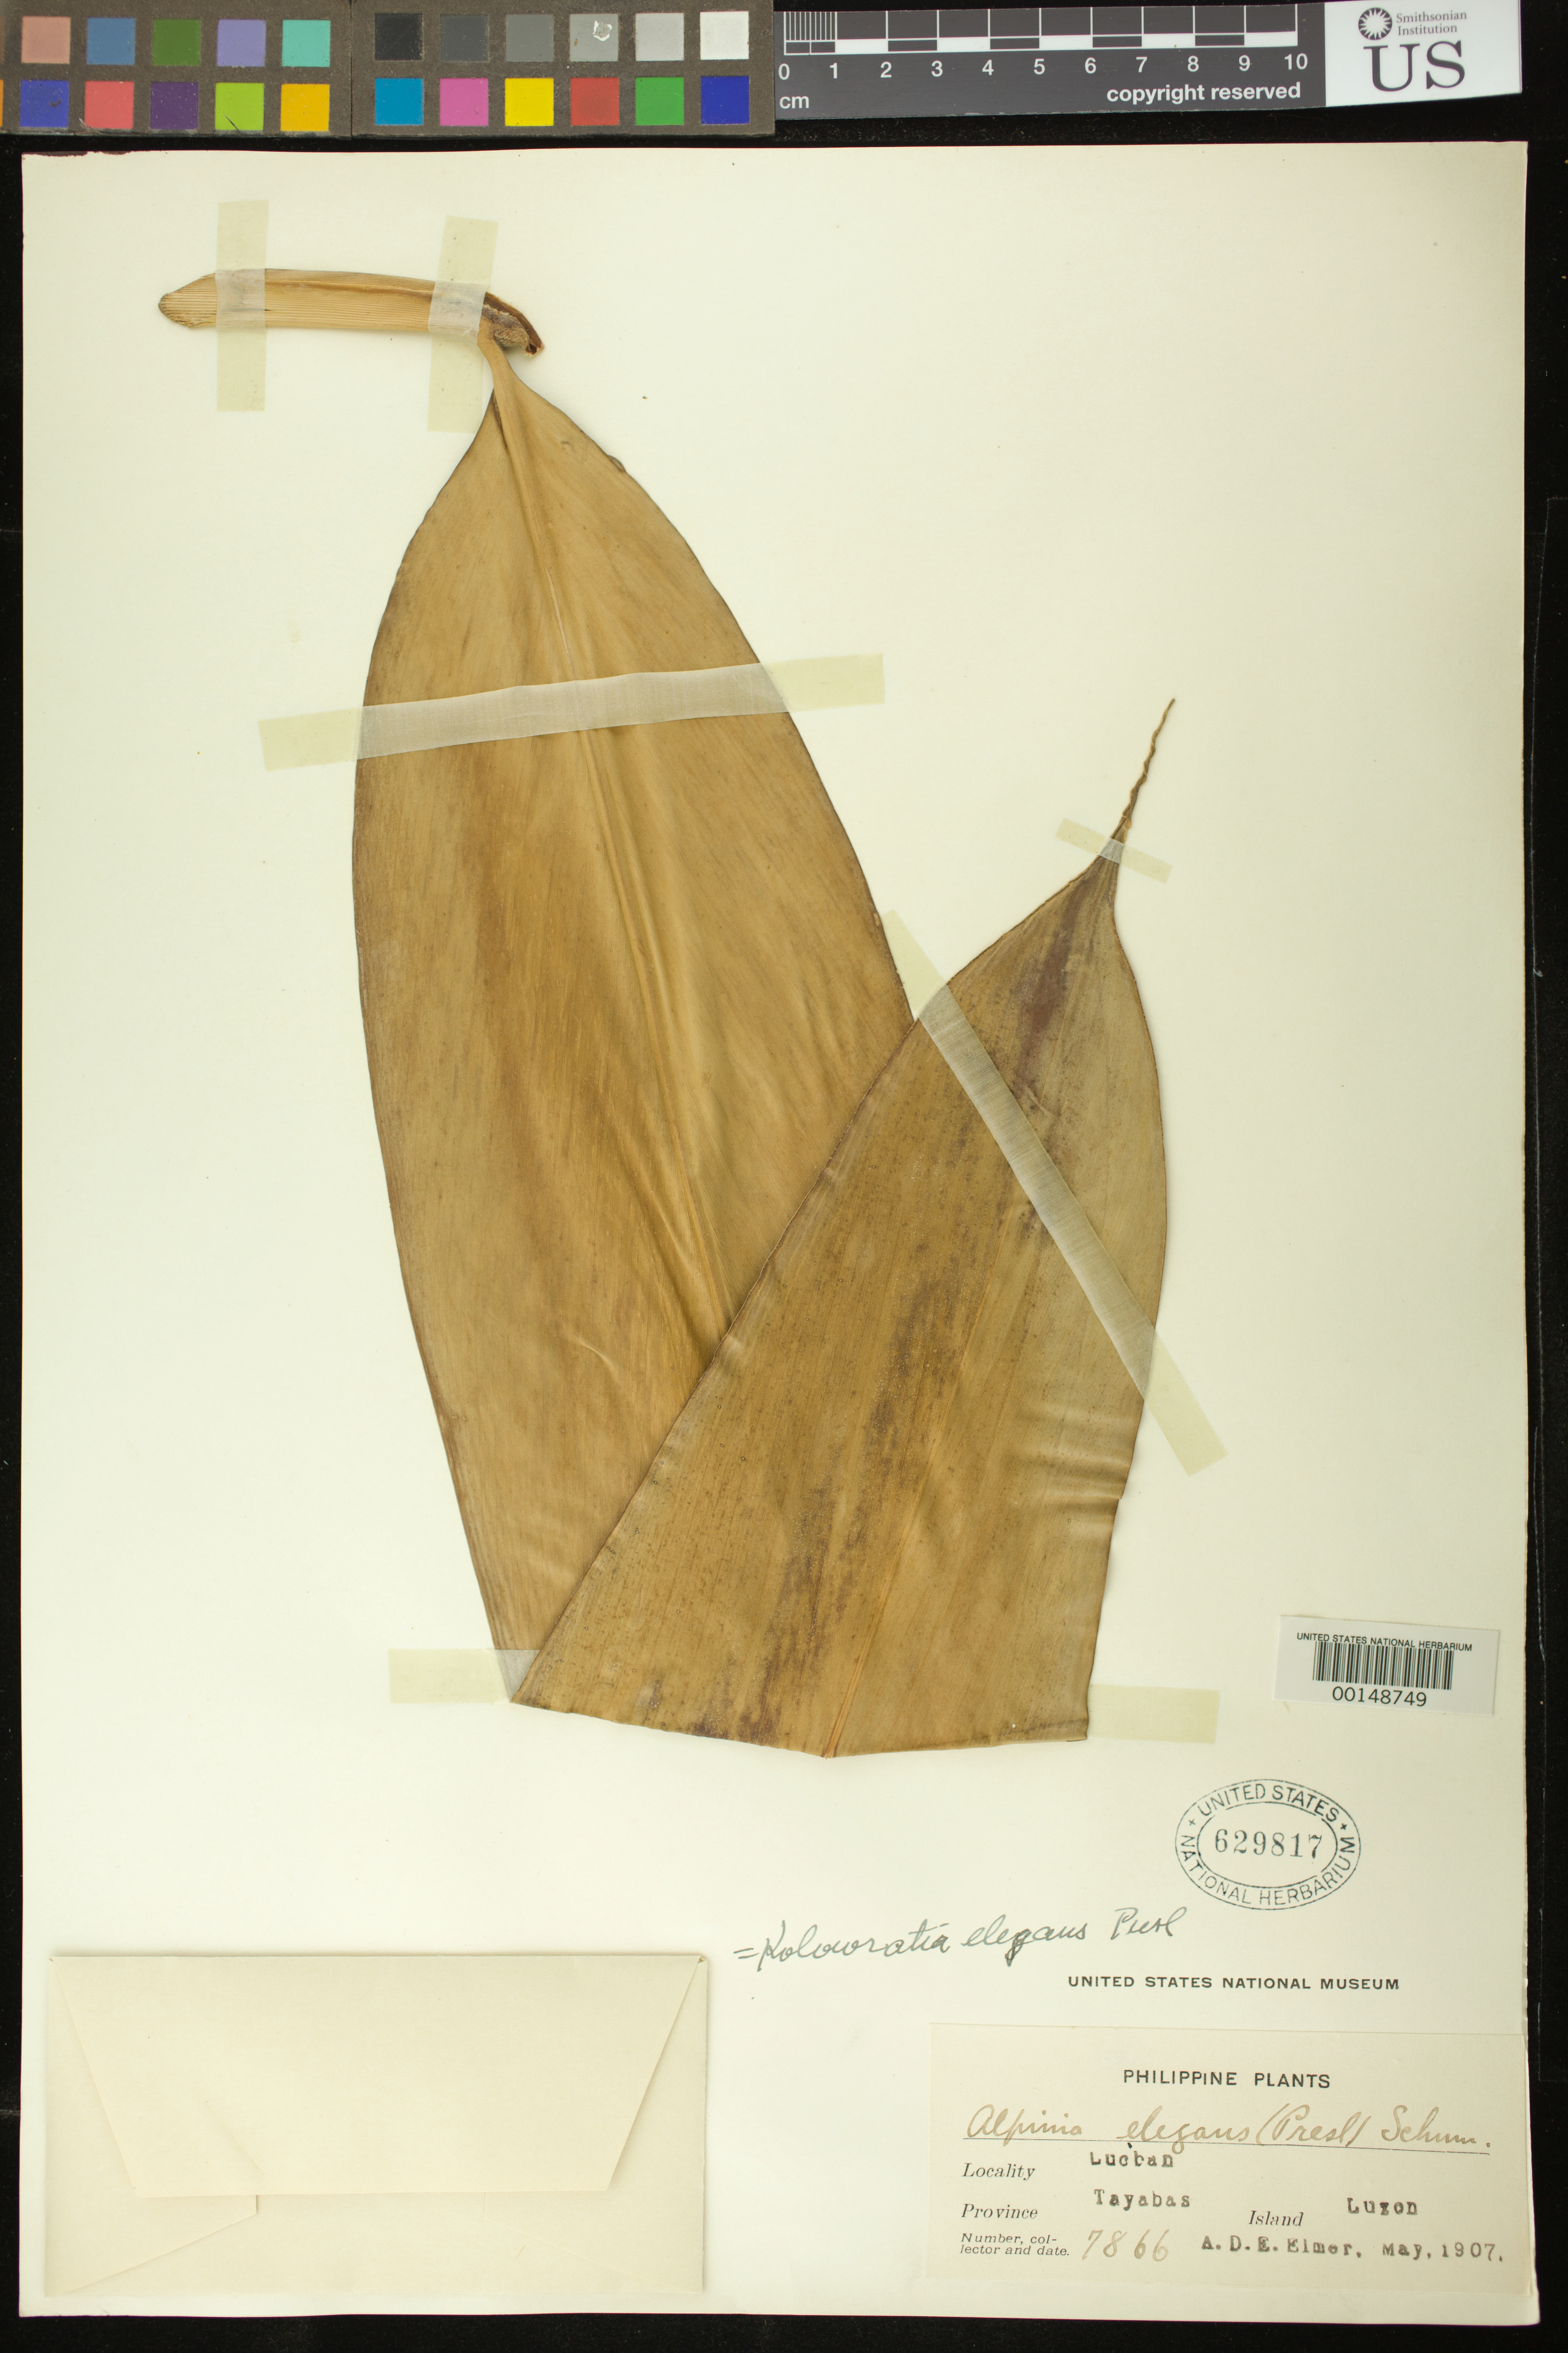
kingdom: Plantae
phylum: Tracheophyta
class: Liliopsida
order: Zingiberales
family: Zingiberaceae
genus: Alpinia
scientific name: Alpinia elegans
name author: (C. Presl) K. Schum.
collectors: A. D. E. Elmer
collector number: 7866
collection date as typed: May 1907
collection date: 1907-05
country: Philippines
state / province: Calabarzon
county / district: Quezon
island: Luzon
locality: Lucban, Tayabas Prov. = Quezon Prov.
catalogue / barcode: US 629817